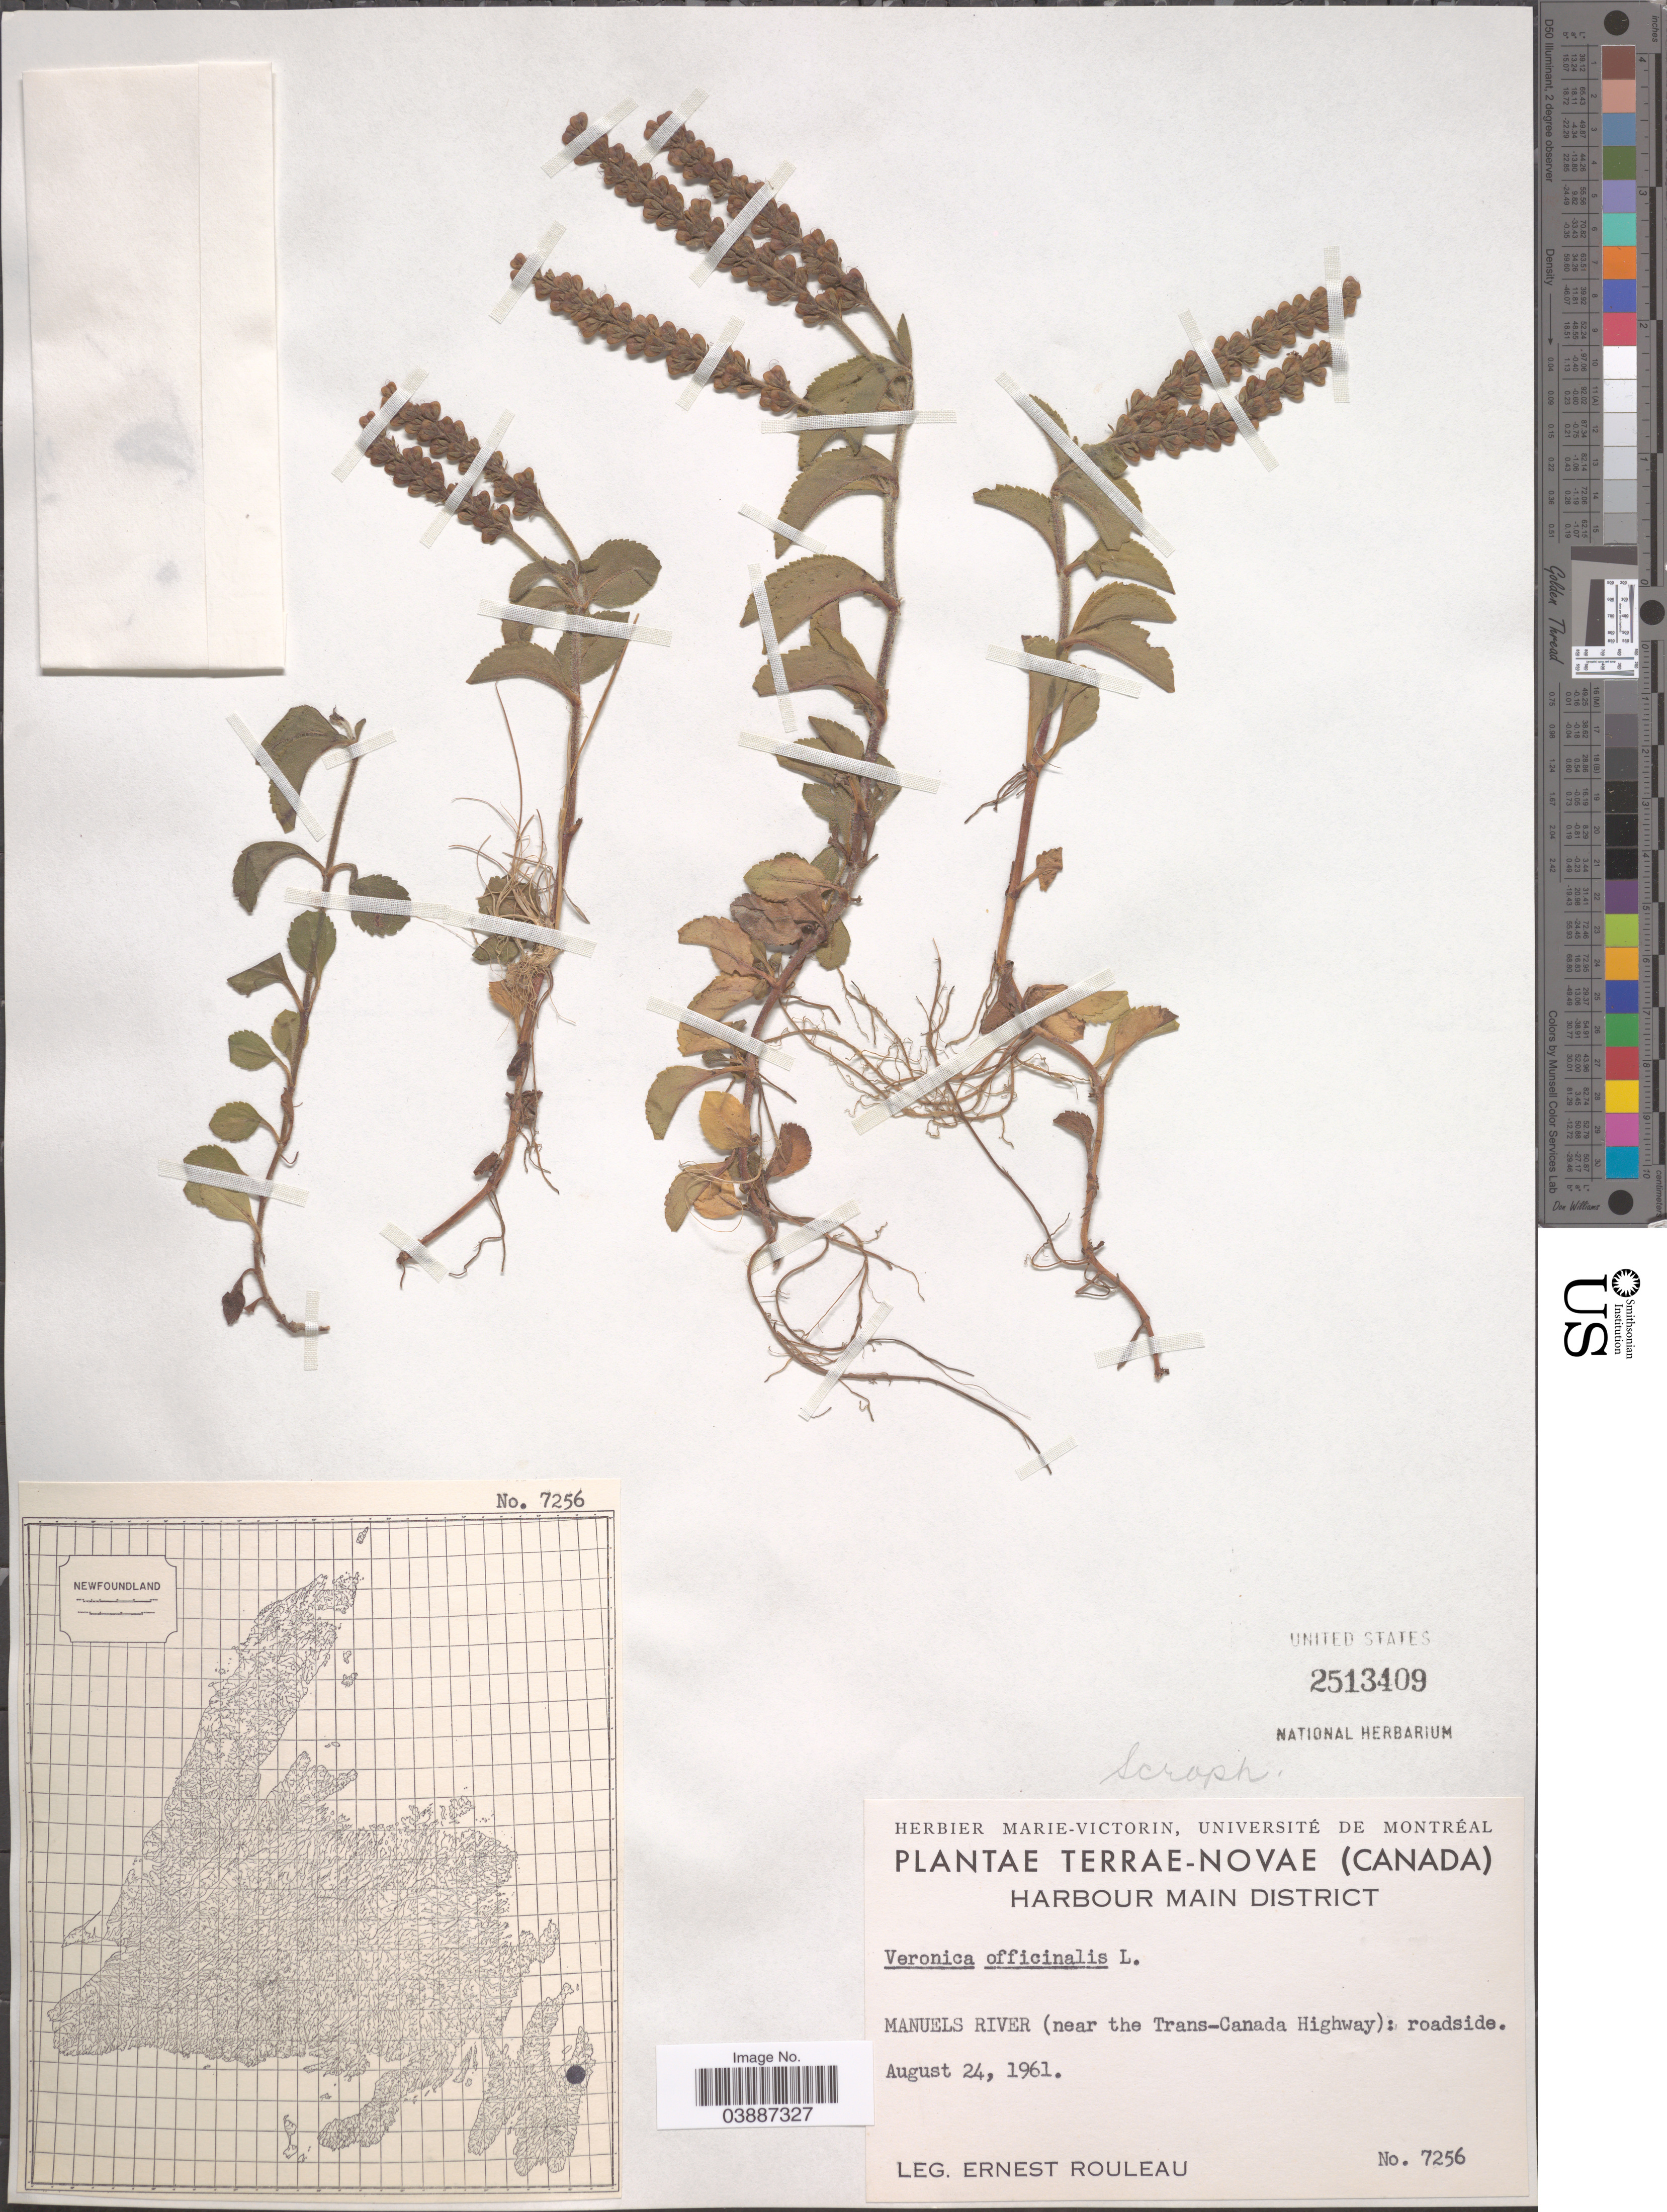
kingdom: Plantae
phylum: Tracheophyta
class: Magnoliopsida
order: Lamiales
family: Plantaginaceae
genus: Veronica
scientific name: Veronica officinalis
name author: L.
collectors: J. Rouleau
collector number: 7256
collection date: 1961-08-24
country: Canada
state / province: Newfoundland and Labrador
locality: Terrae-Novae. Harbour Main District. Manuels River (near the Trans-Canada Highway).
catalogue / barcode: US 2513409